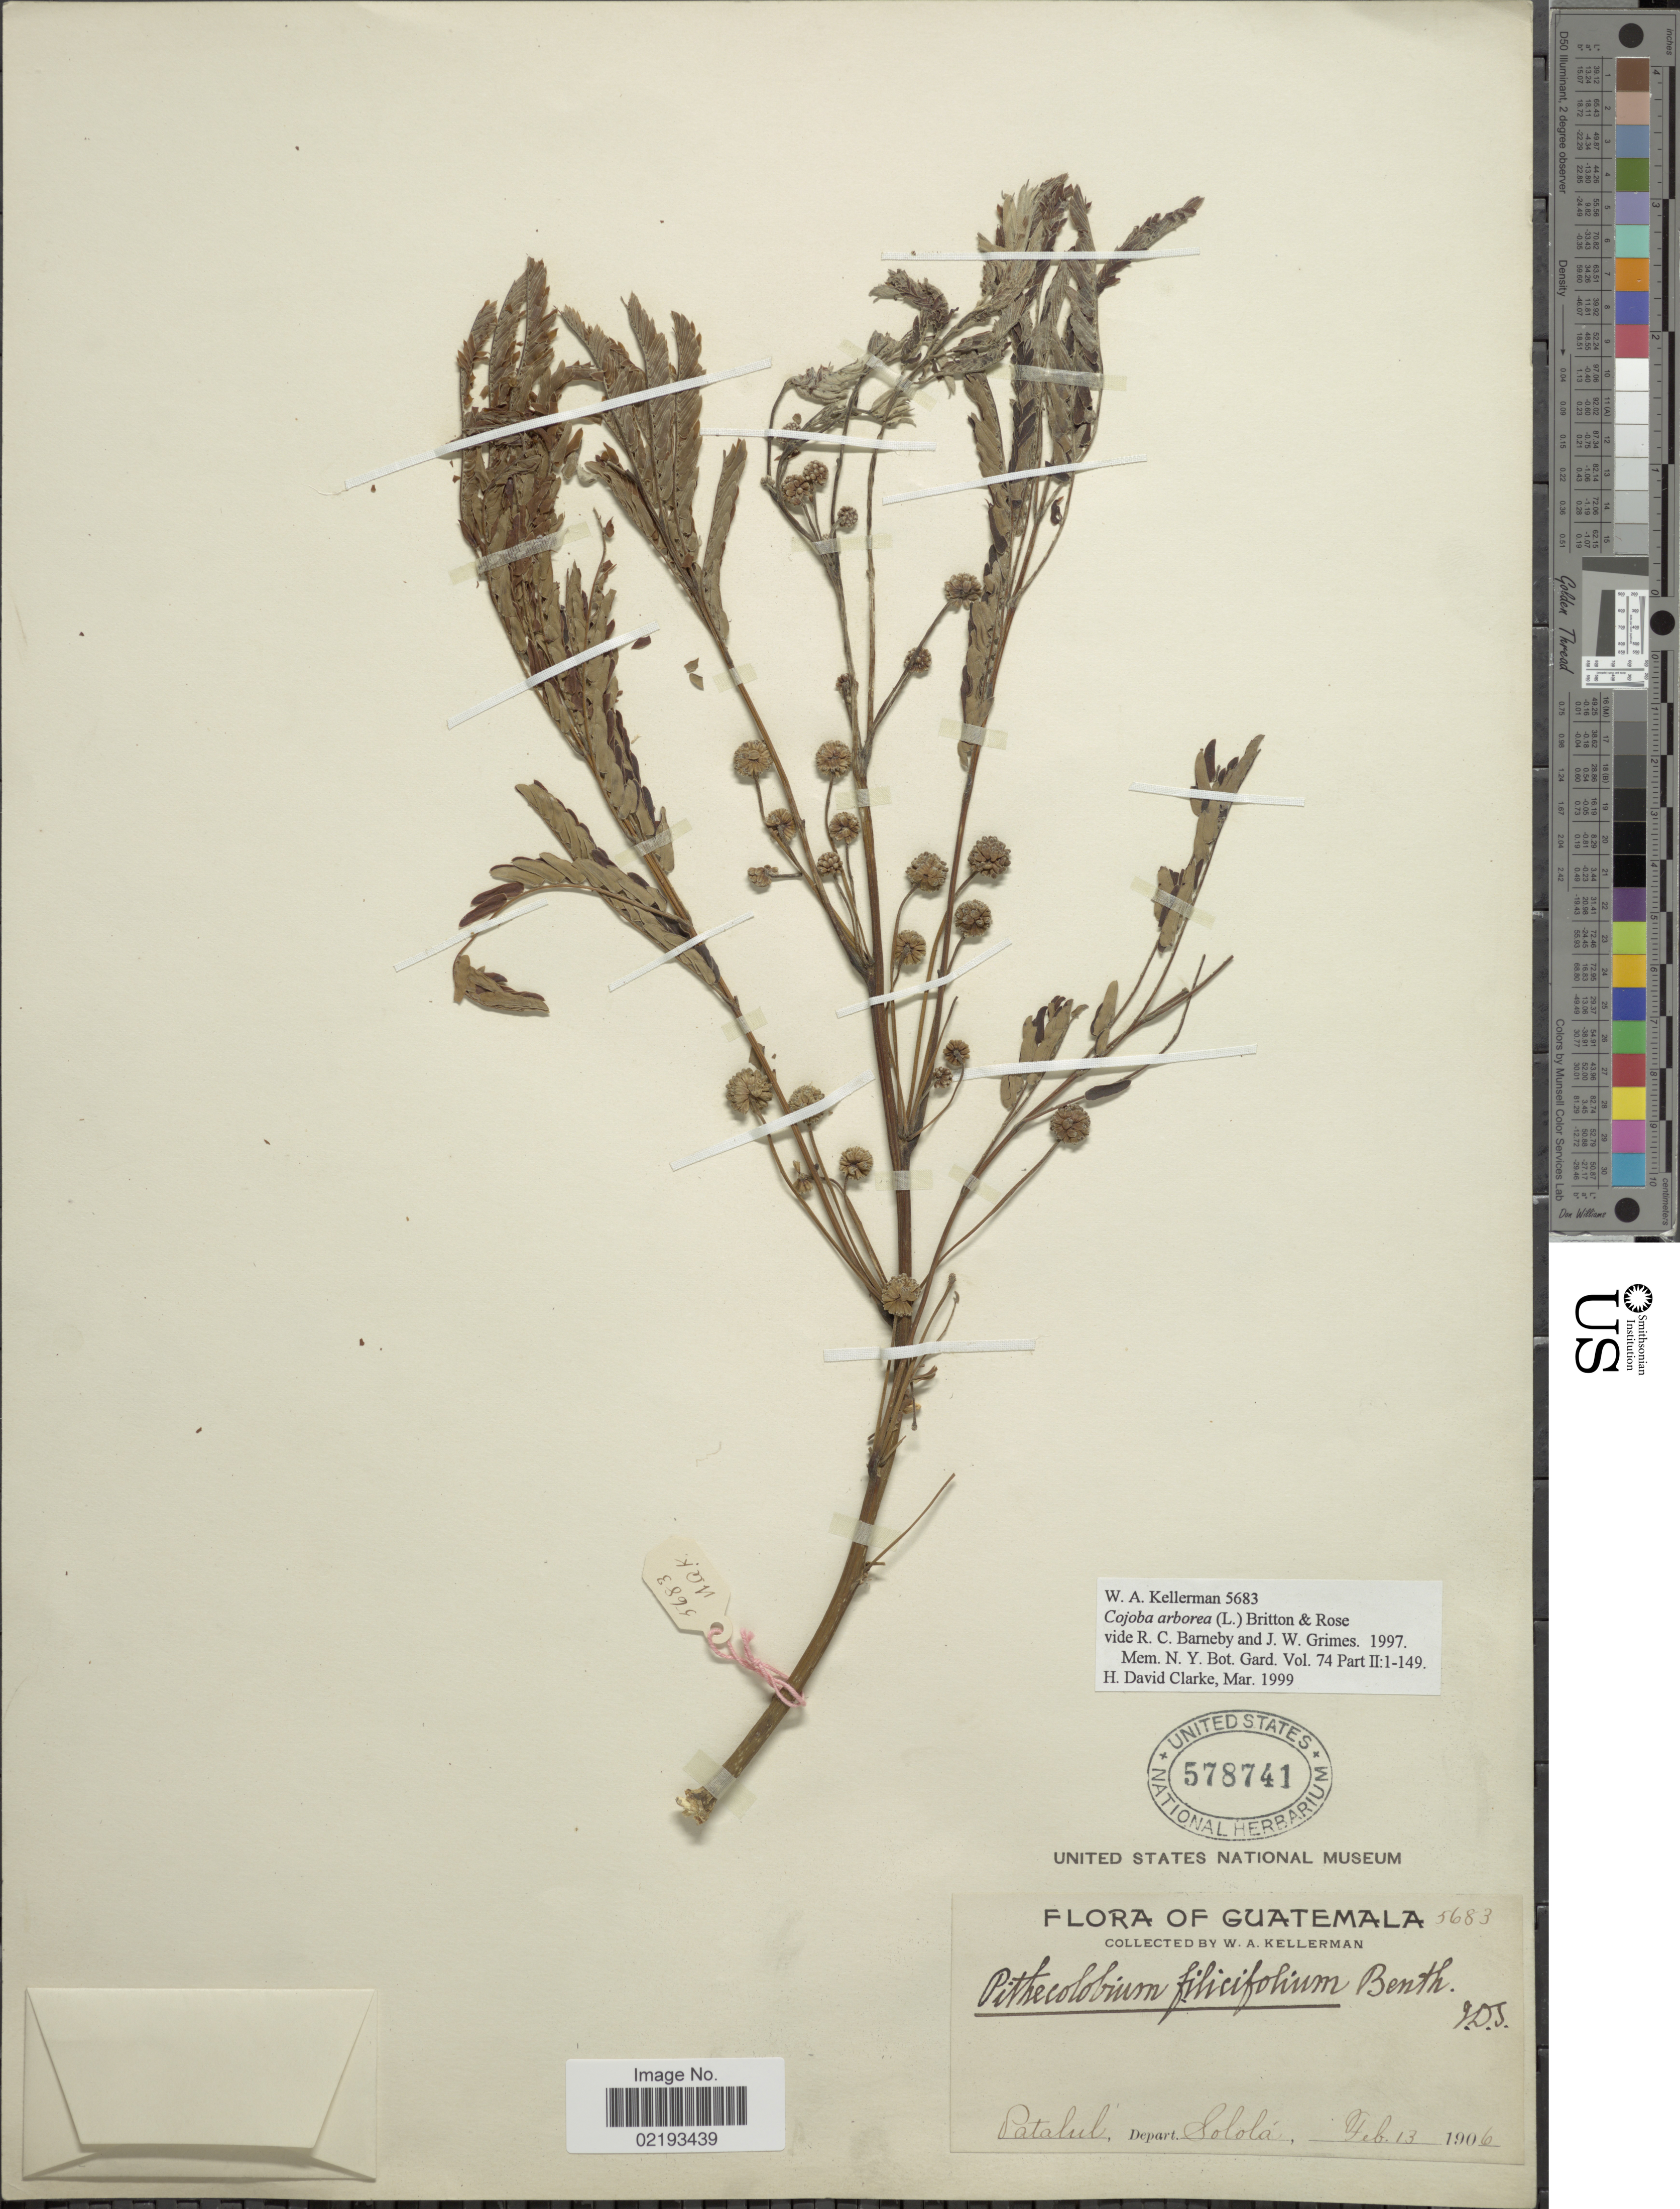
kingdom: Plantae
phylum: Tracheophyta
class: Magnoliopsida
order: Fabales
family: Fabaceae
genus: Cojoba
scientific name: Cojoba arborea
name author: (L.) Britton & Rose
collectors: W. Kellerman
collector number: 5683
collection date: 1906-02-13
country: Guatemala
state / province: Sololá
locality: Patalul, Depart. Sololá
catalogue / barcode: US 578741